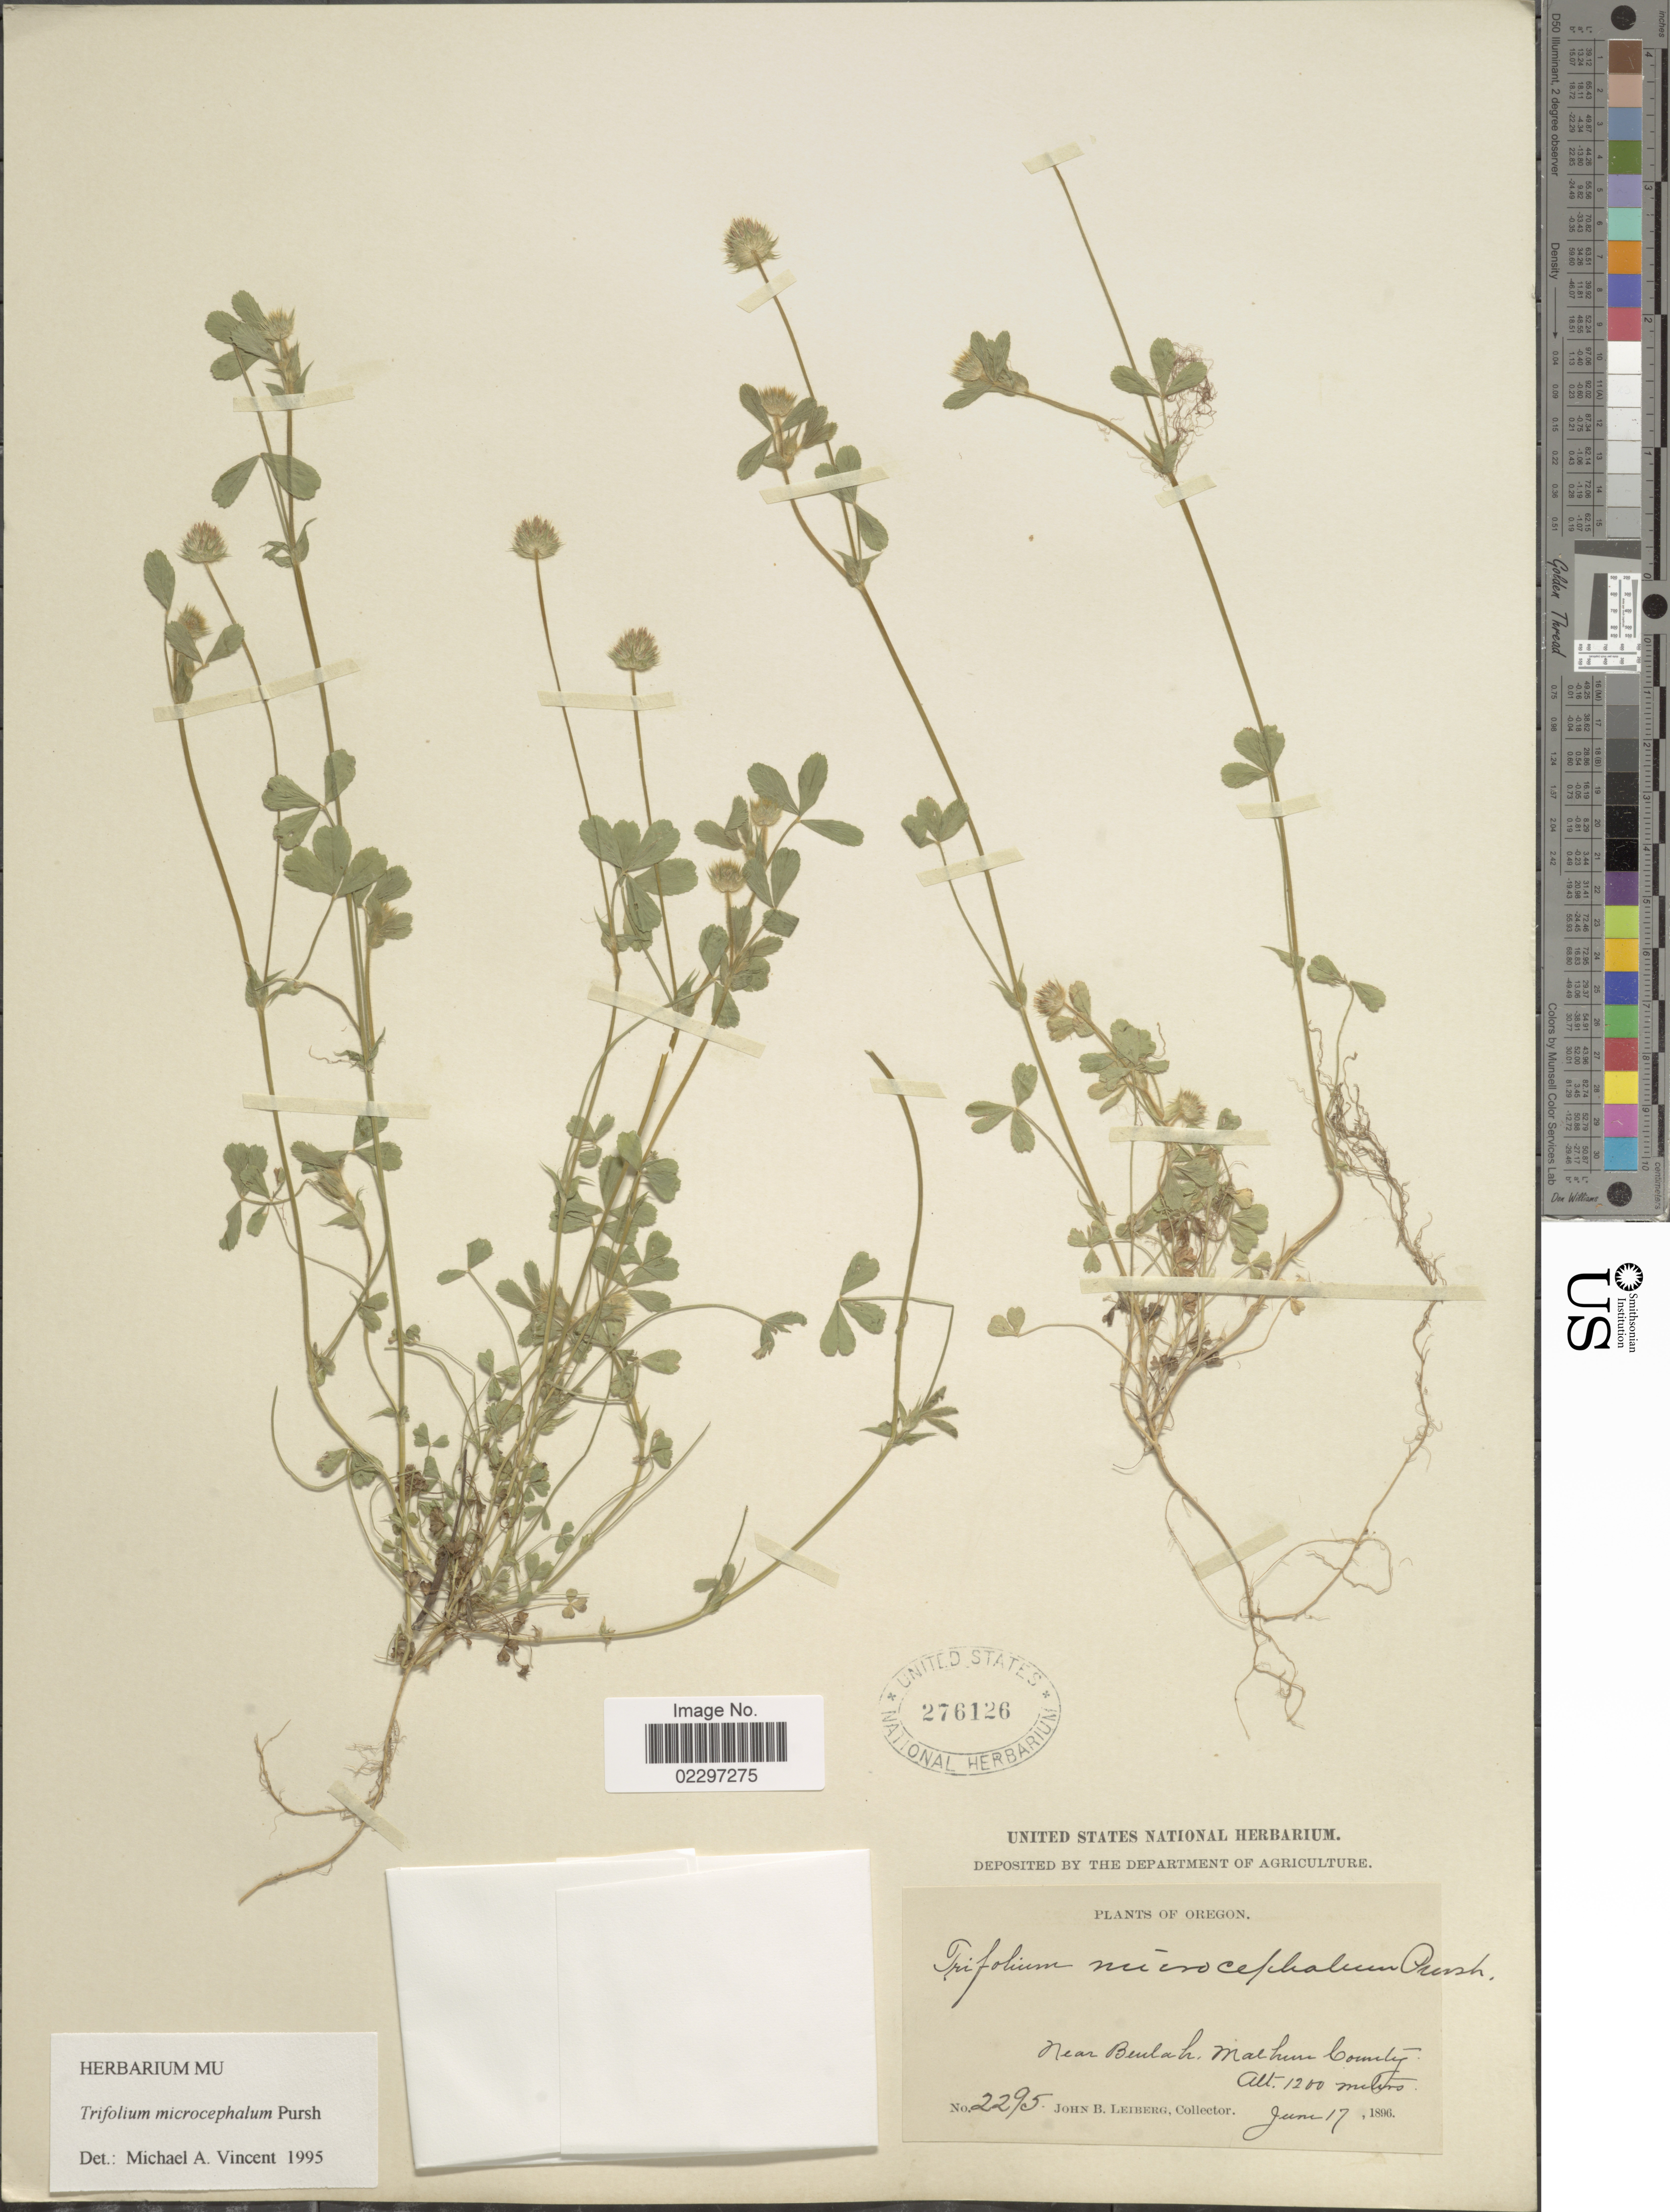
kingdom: Plantae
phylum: Tracheophyta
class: Magnoliopsida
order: Fabales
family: Fabaceae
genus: Trifolium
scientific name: Trifolium microcephalum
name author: Pursh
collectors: J. B. Leiberg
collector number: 2295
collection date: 1896-06-17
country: United States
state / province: Oregon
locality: Near Beulah, Malhun County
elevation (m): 1200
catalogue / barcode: US 276126